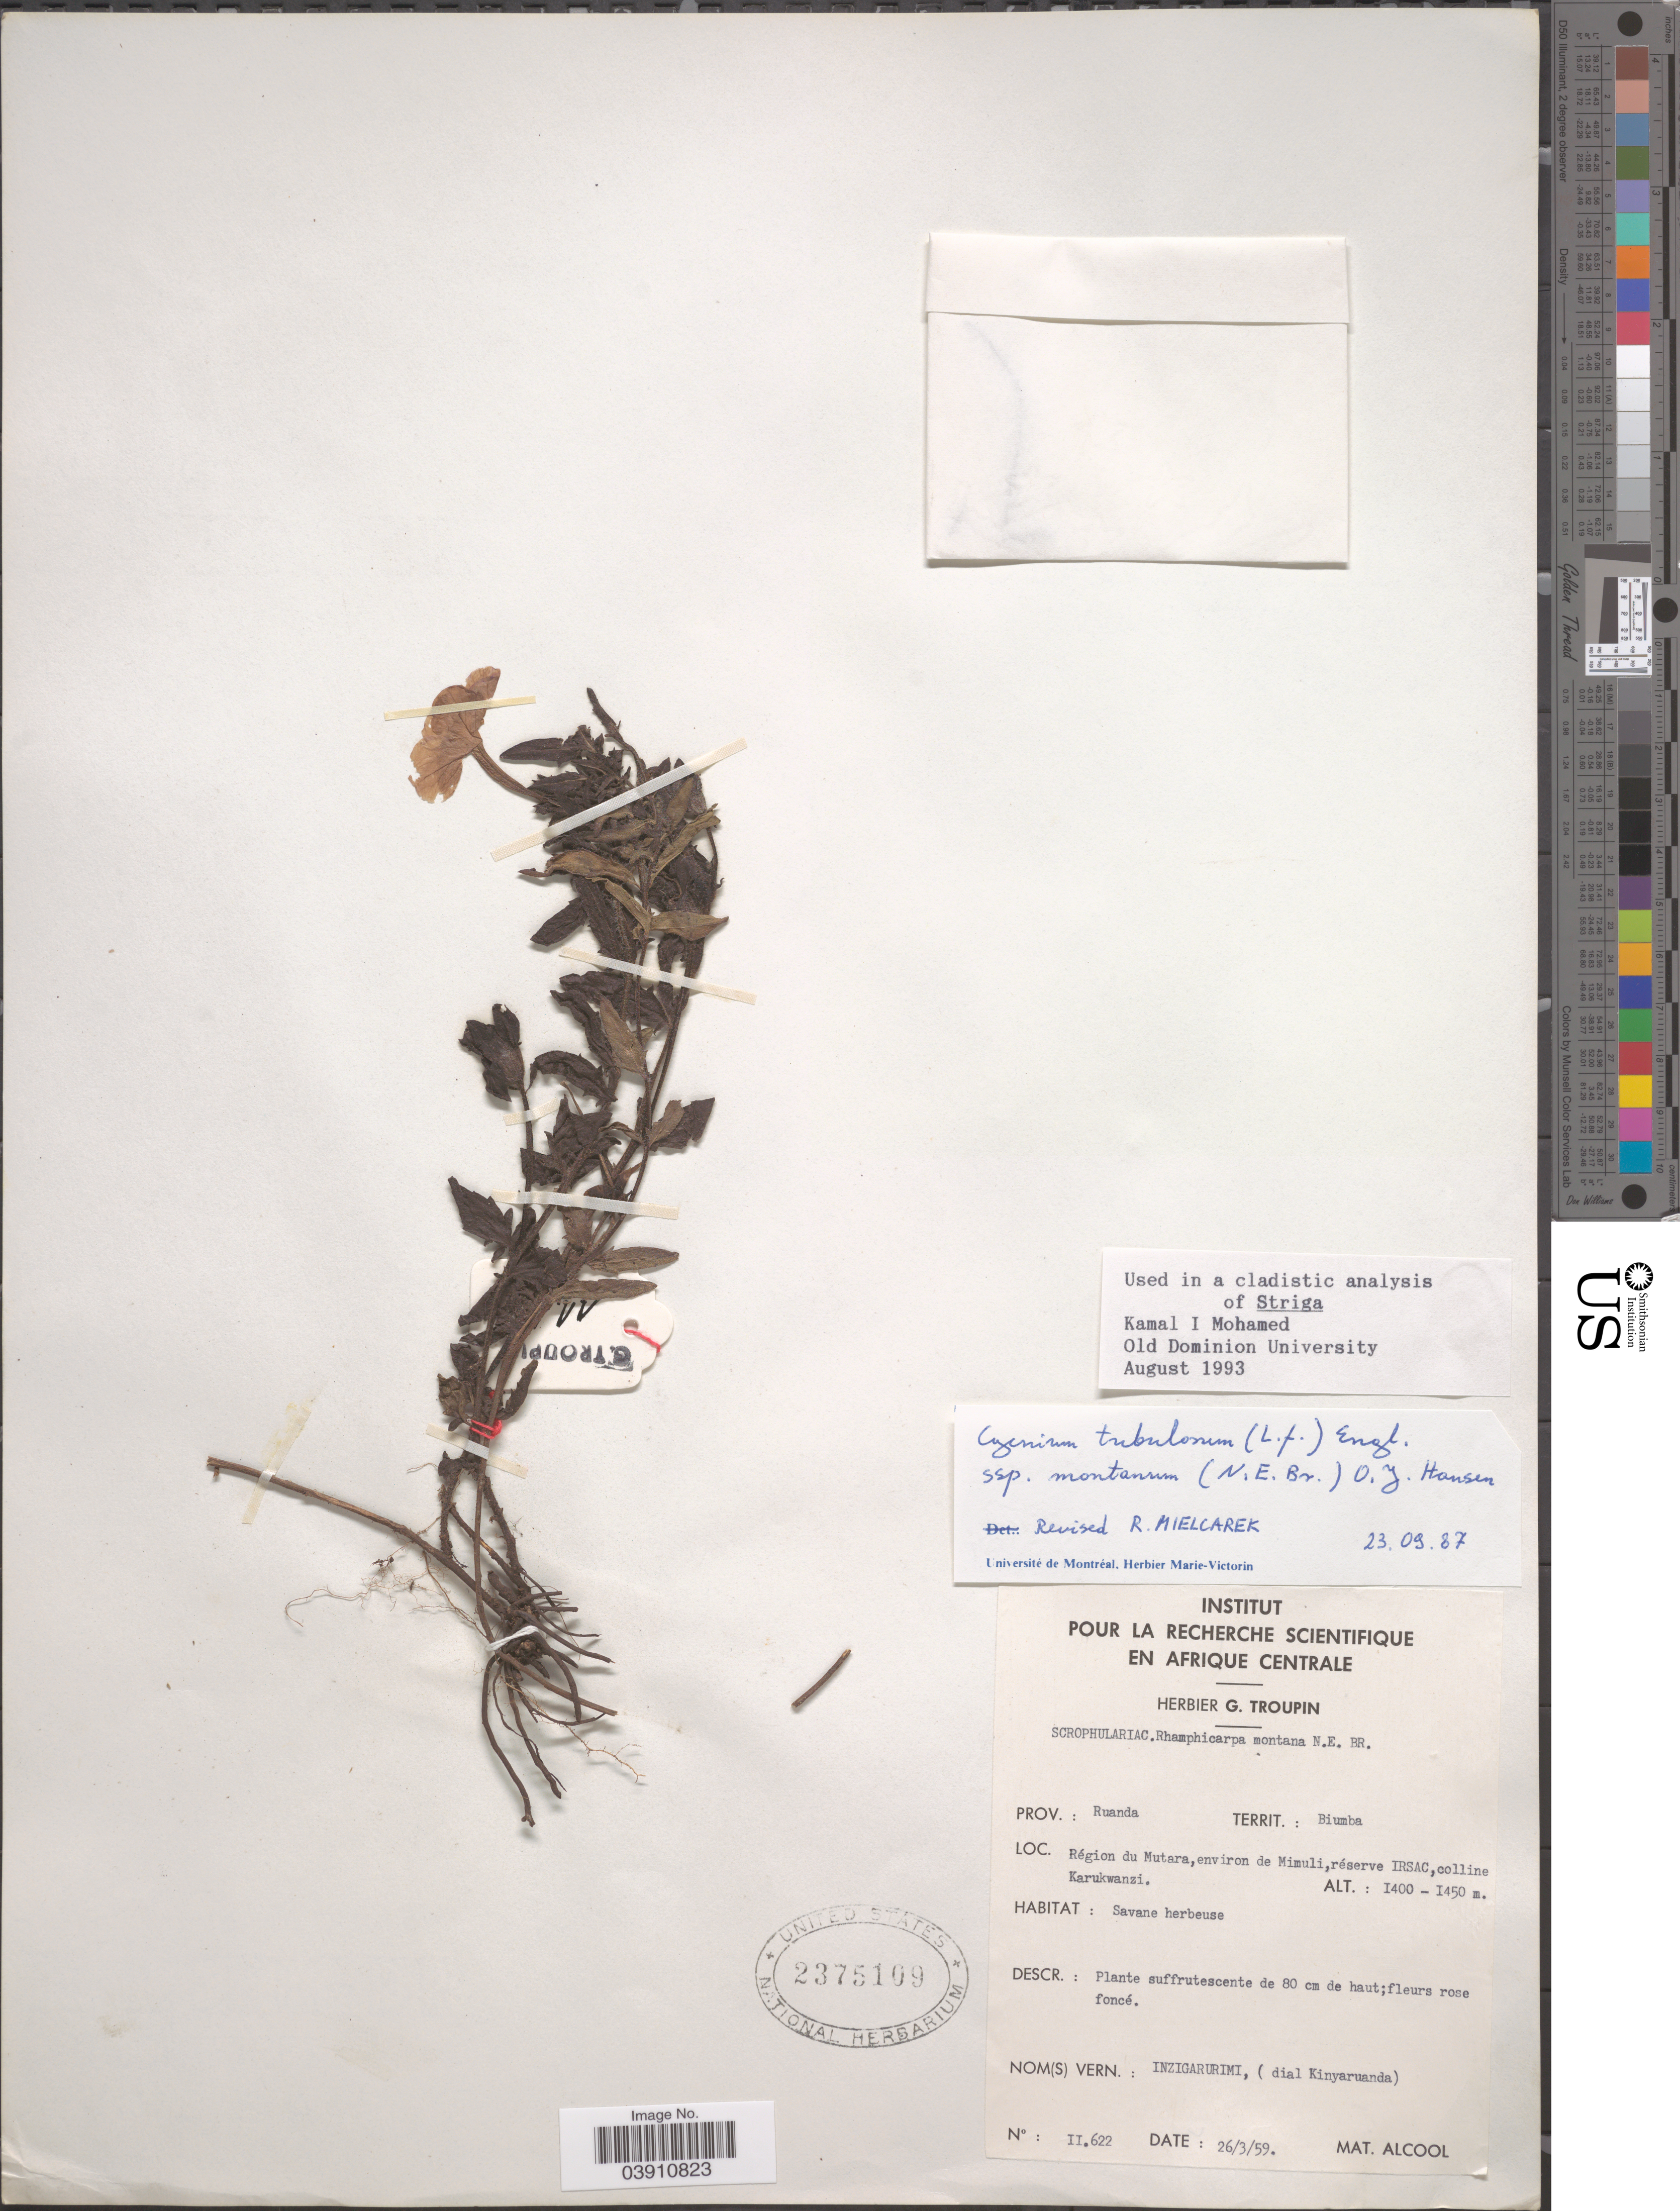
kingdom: Plantae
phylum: Tracheophyta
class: Magnoliopsida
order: Lamiales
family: Orobanchaceae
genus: Cycnium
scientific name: Cycnium tubulosum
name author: (L. f.) Engl.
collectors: ex herb. G. Troupin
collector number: II.622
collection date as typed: Transcribed d/m/y: 26/3/59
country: Rwanda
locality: Prov. Ruanda. Territ.: Biumba. Région du Mutara, environ de Mimuli, réserve IRSAC, colline Karukwanzi.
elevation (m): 1400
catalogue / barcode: US 2375109